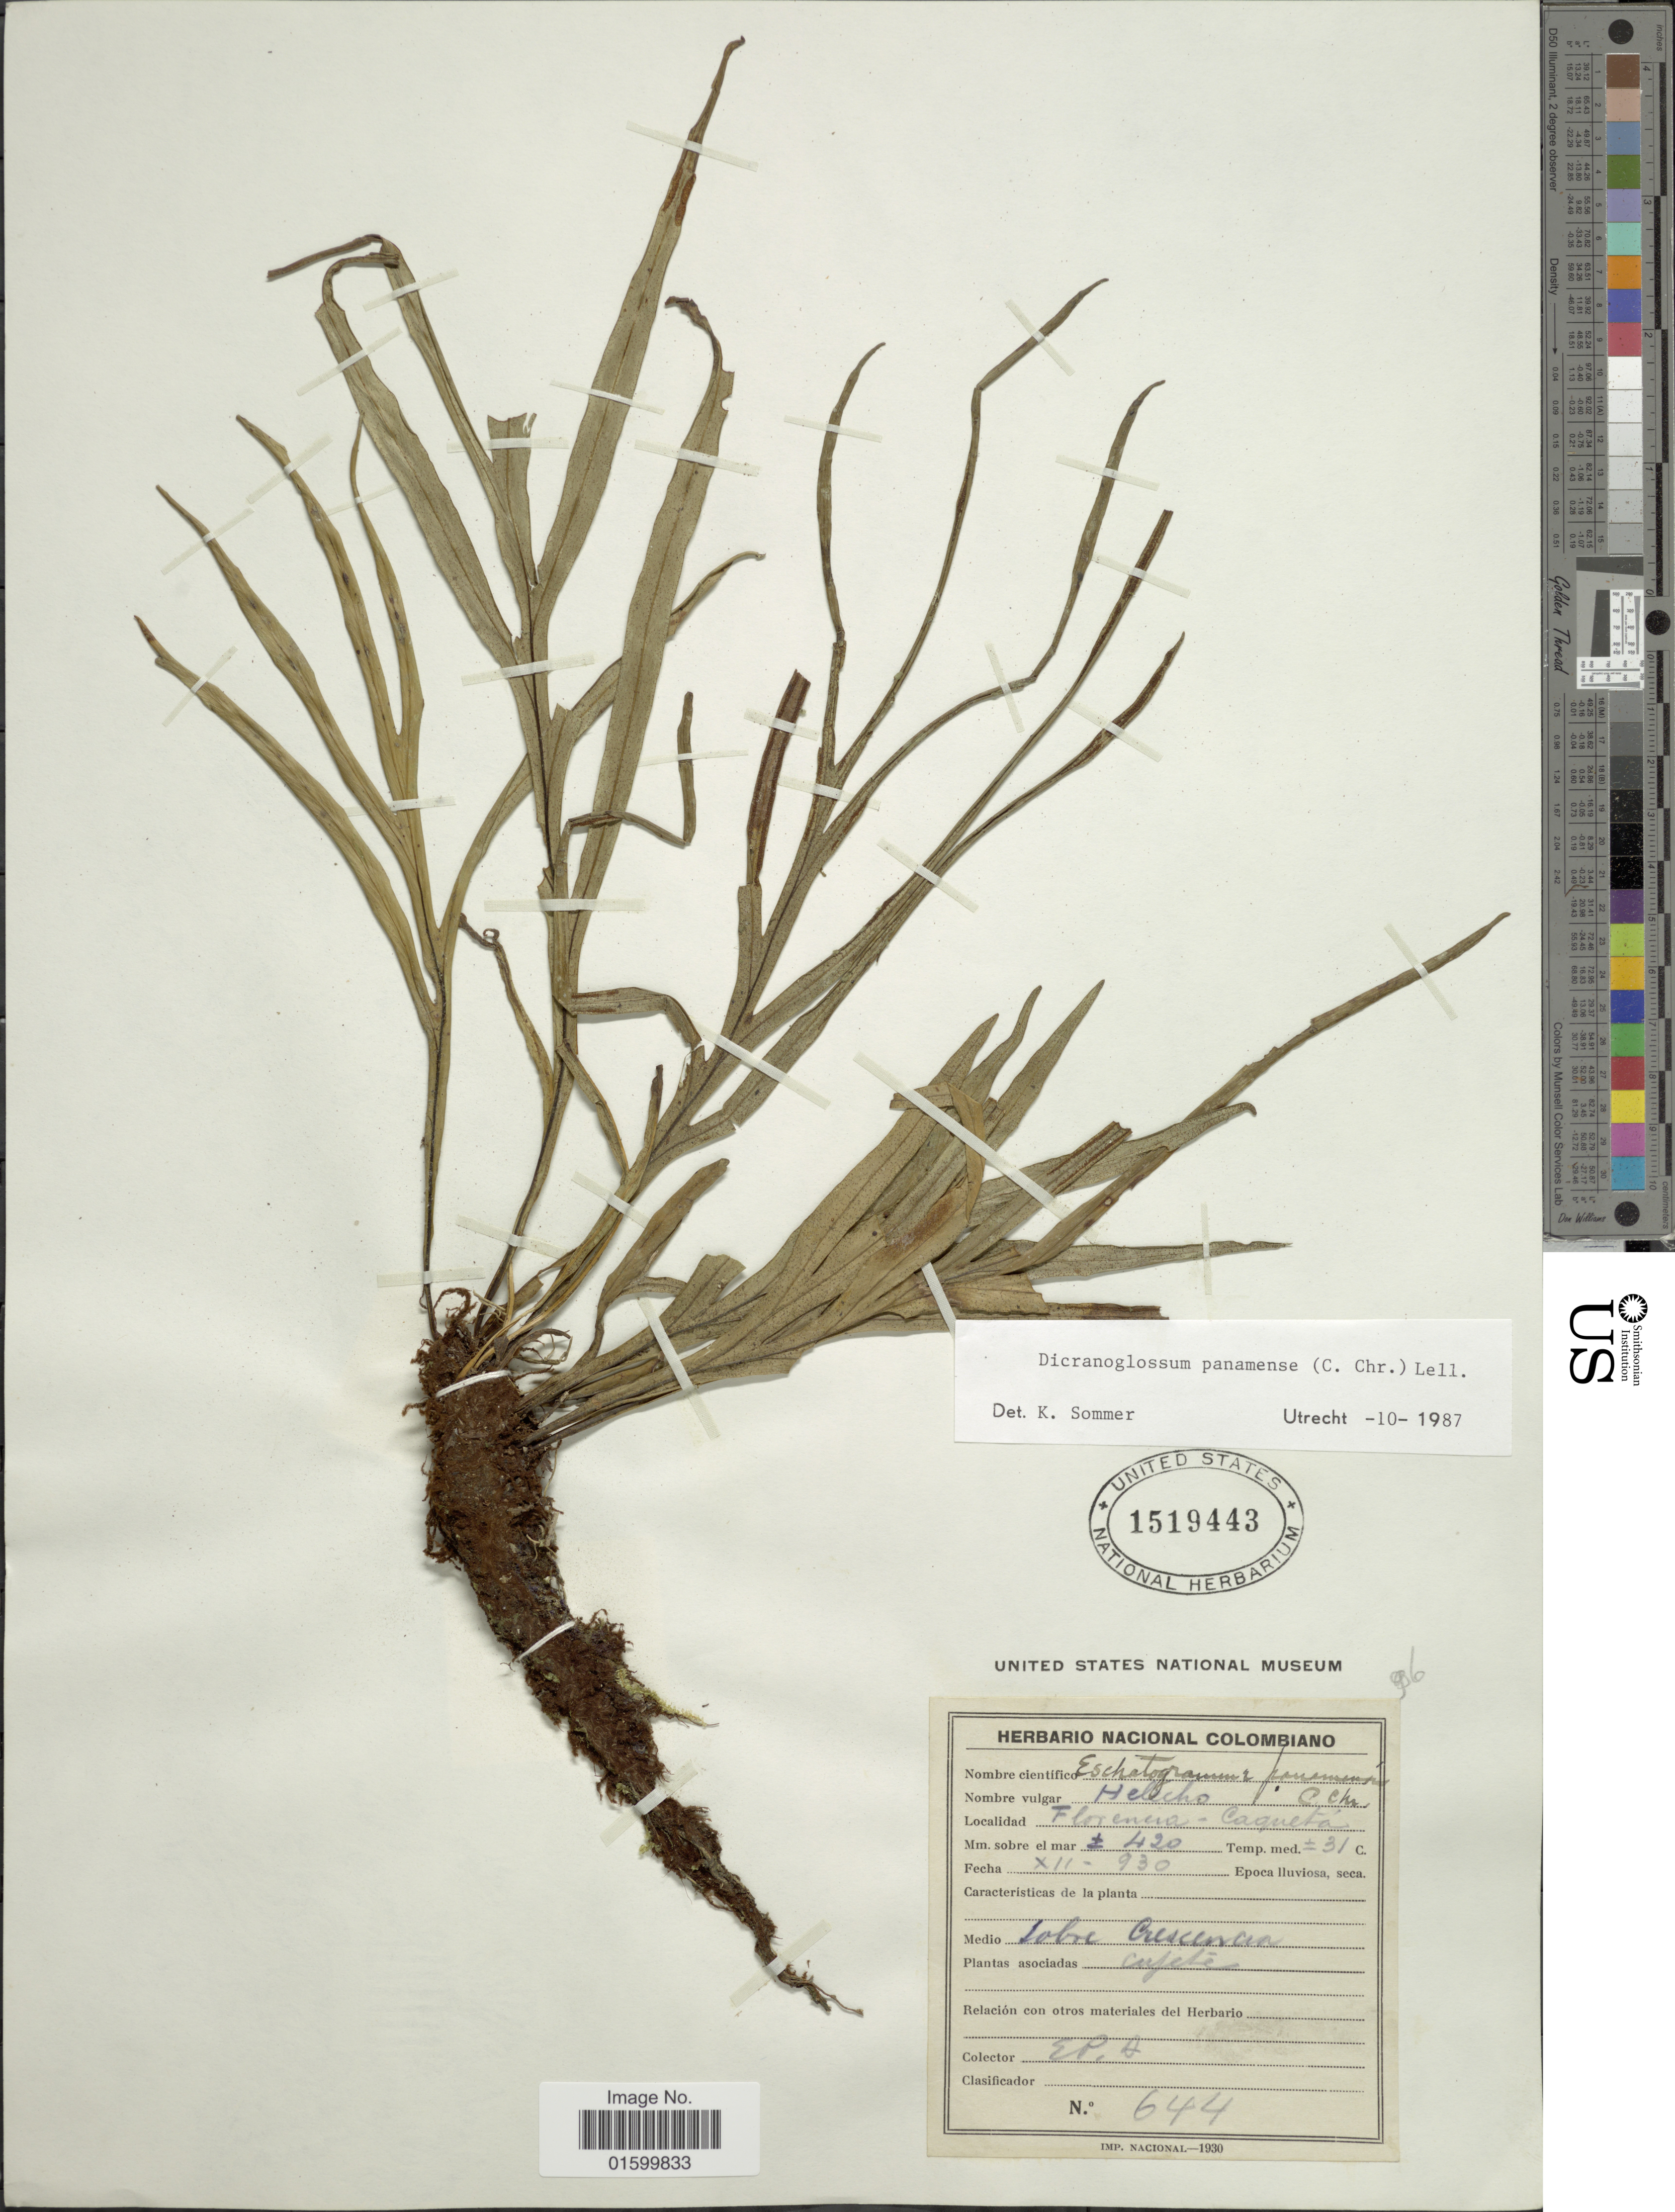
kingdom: Plantae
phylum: Tracheophyta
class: Polypodiopsida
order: Polypodiales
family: Polypodiaceae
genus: Pleopeltis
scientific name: Pleopeltis panamensis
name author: (Weath.) Pic. Serm.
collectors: E. Pérez Arbeláez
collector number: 644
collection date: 1930-12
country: Colombia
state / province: Caquetá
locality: Florencia, Caqueta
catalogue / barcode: US 1519443